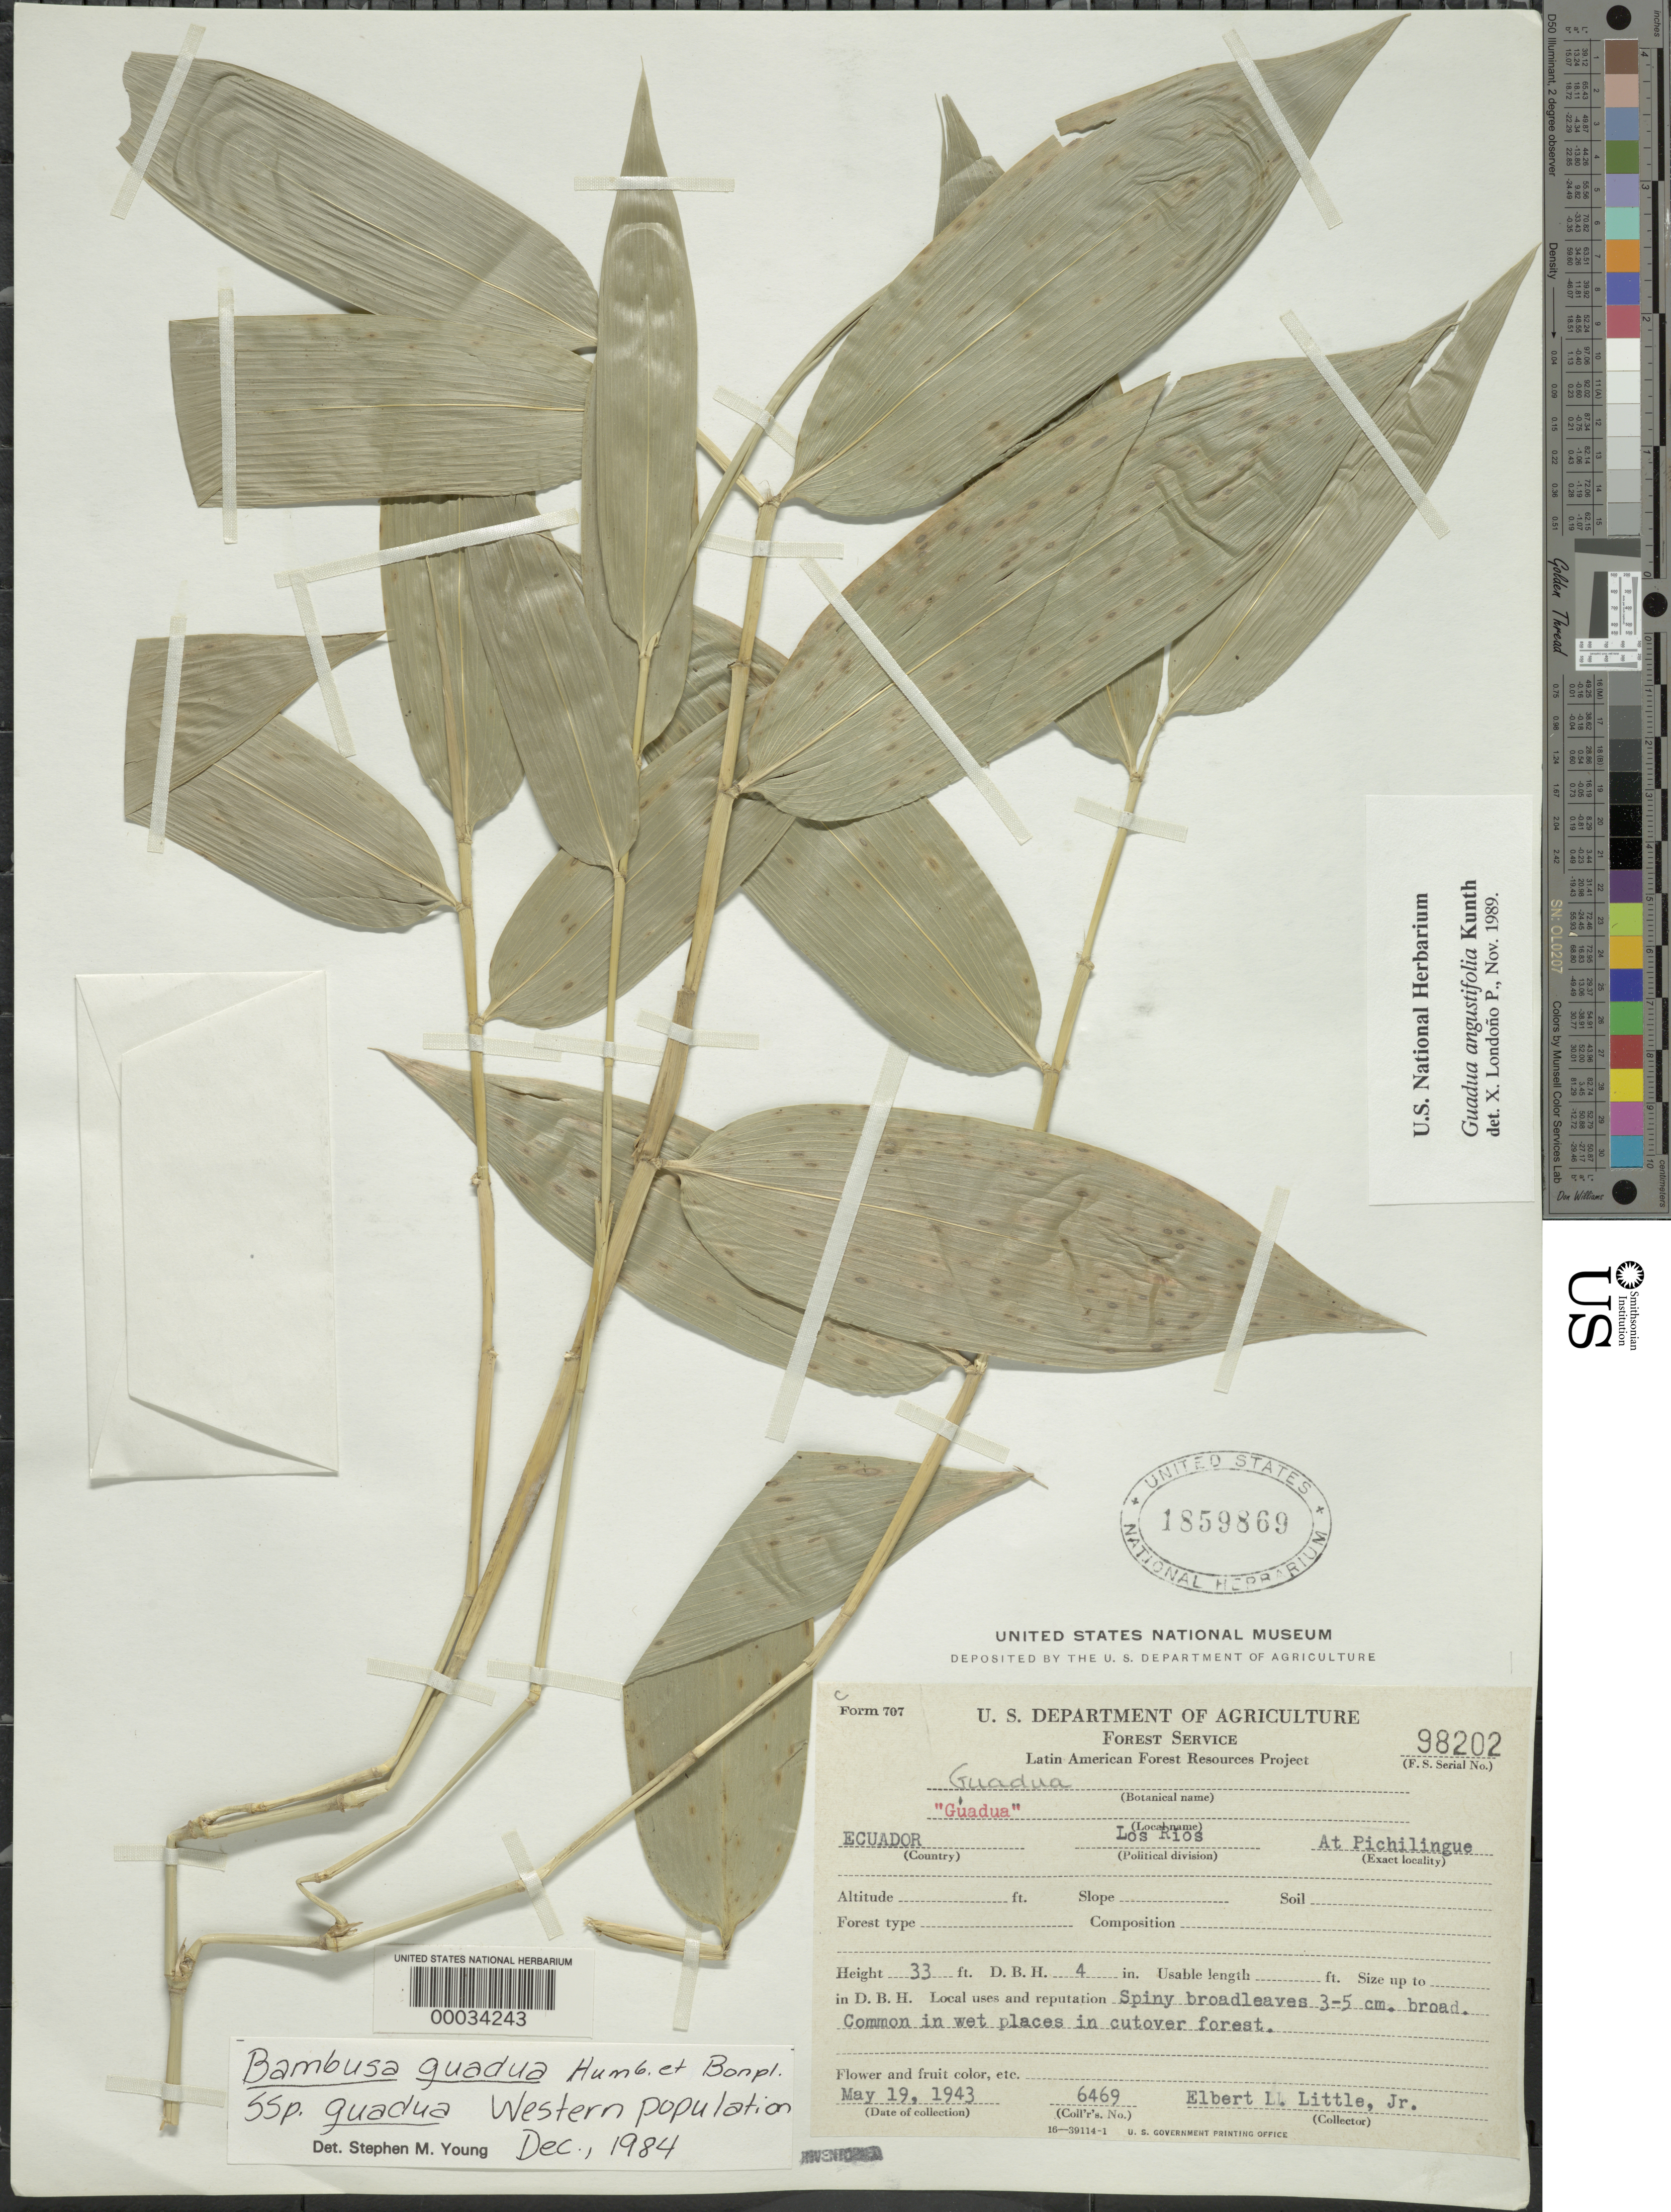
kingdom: Plantae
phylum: Tracheophyta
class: Liliopsida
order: Poales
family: Poaceae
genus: Guadua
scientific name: Guadua angustifolia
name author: Kunth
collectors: E. L. Little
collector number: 6469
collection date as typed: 19 May 1943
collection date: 1943-05-19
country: Ecuador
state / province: Los Ríos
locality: Pichilingue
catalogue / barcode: US 1859869